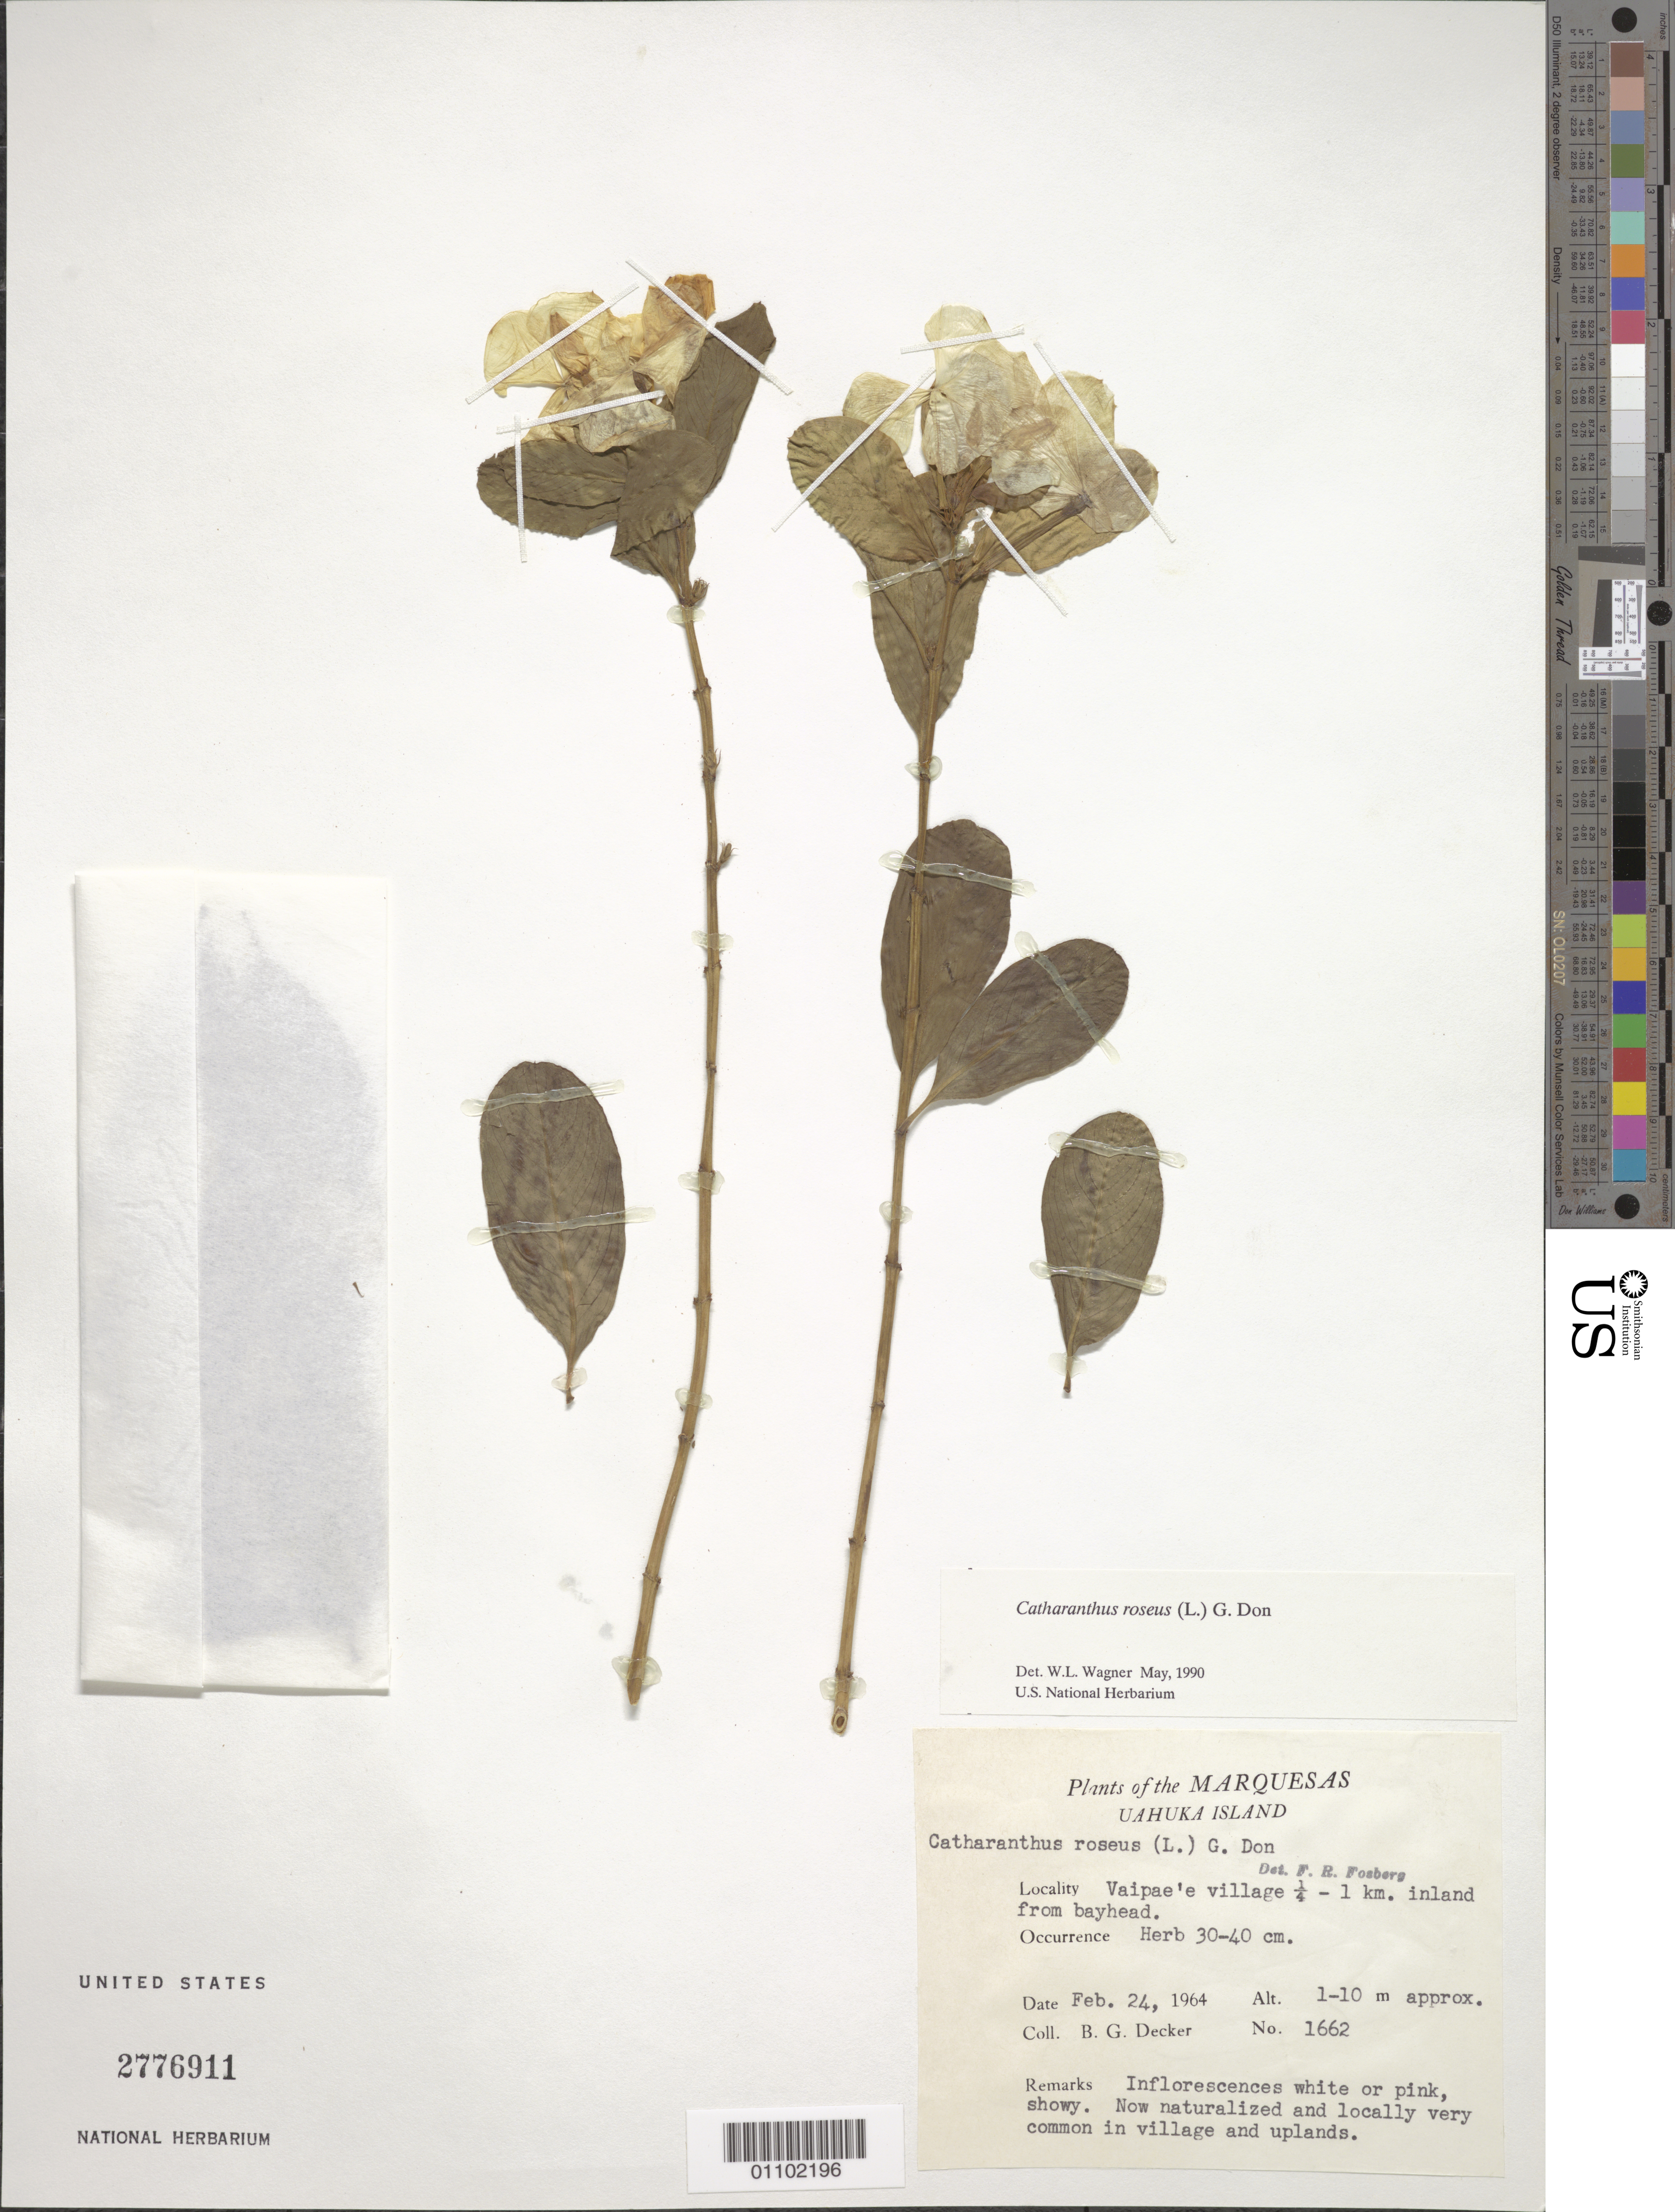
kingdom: Plantae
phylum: Tracheophyta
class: Magnoliopsida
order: Gentianales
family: Apocynaceae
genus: Catharanthus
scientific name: Catharanthus roseus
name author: (L.) G. Don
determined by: Wagner, W. L., (BOT), Smithsonian Institution - National Museum of Natural History (UNITED STATES)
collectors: B. G. Decker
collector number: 1662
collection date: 1964-02-24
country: French Polynesia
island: Ua Huka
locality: Vaipae'e village, 0.25-1 km inland from bayhead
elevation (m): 1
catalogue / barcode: US 2776911